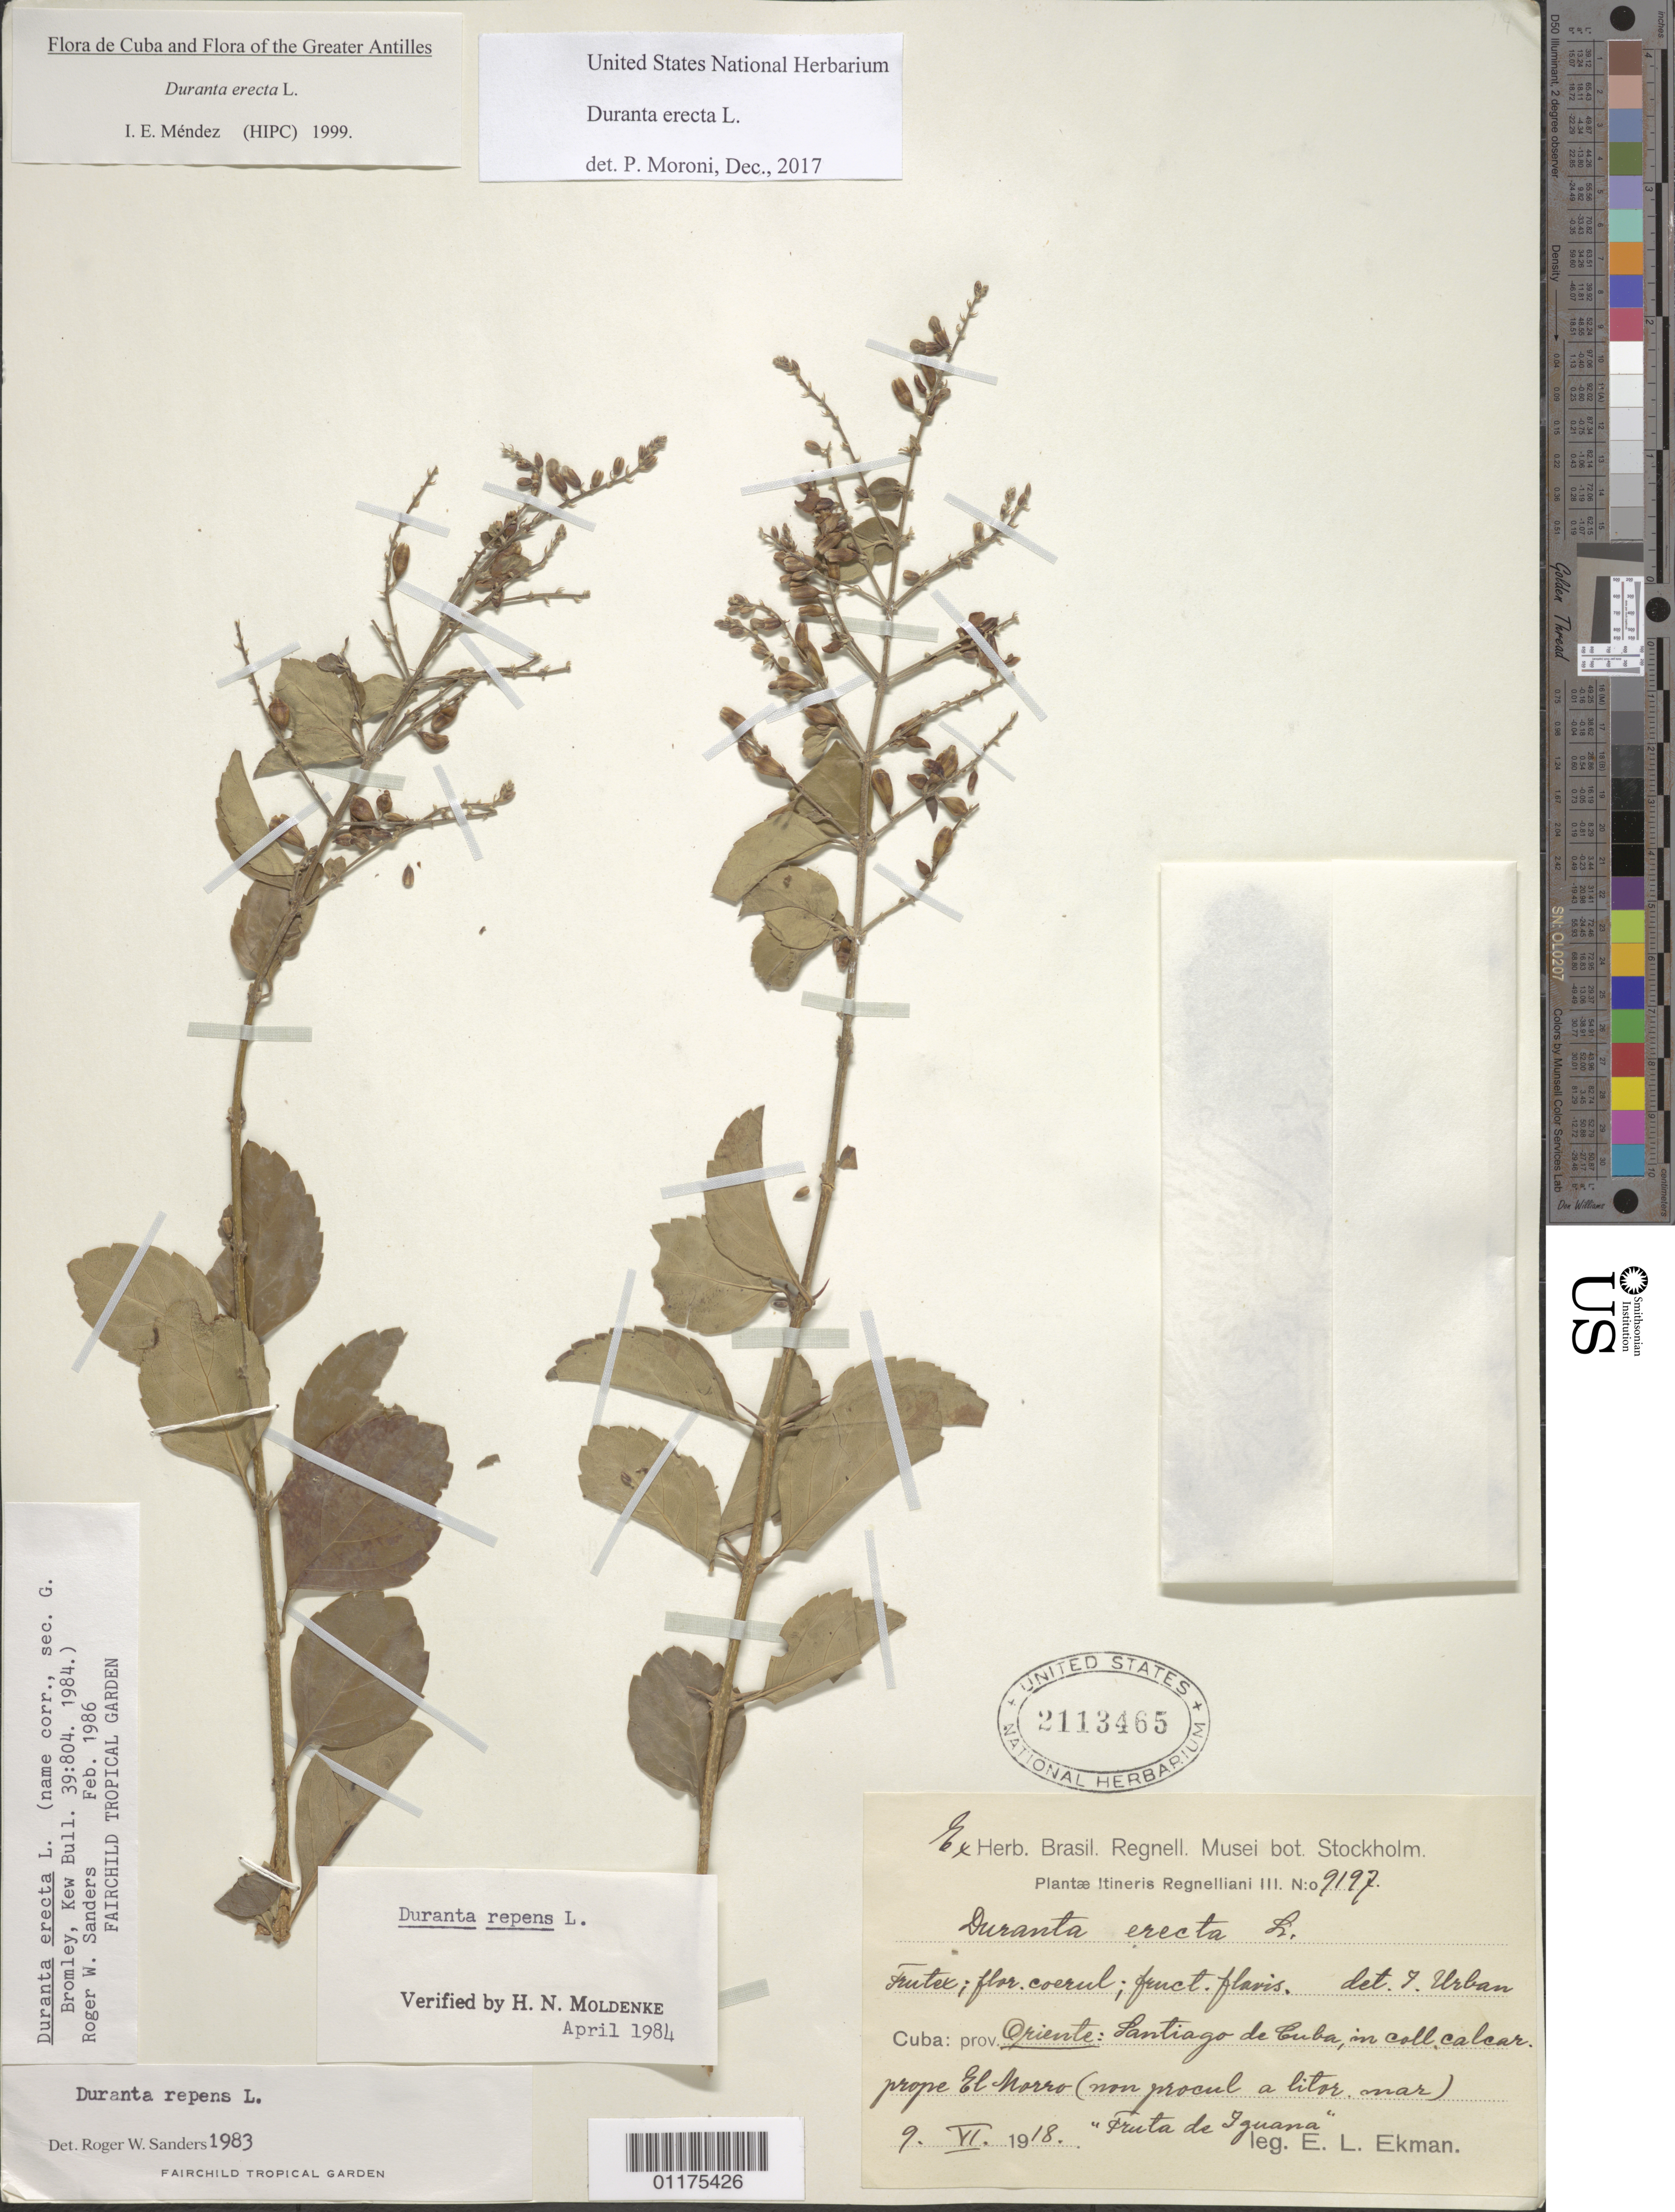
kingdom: Plantae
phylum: Tracheophyta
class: Magnoliopsida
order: Lamiales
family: Verbenaceae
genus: Duranta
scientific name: Duranta erecta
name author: L.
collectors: E. L. Ekman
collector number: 9197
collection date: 1918-06-09 or 1918-09-06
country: Cuba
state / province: Santiago de Cuba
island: Cuba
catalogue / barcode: US 2113465